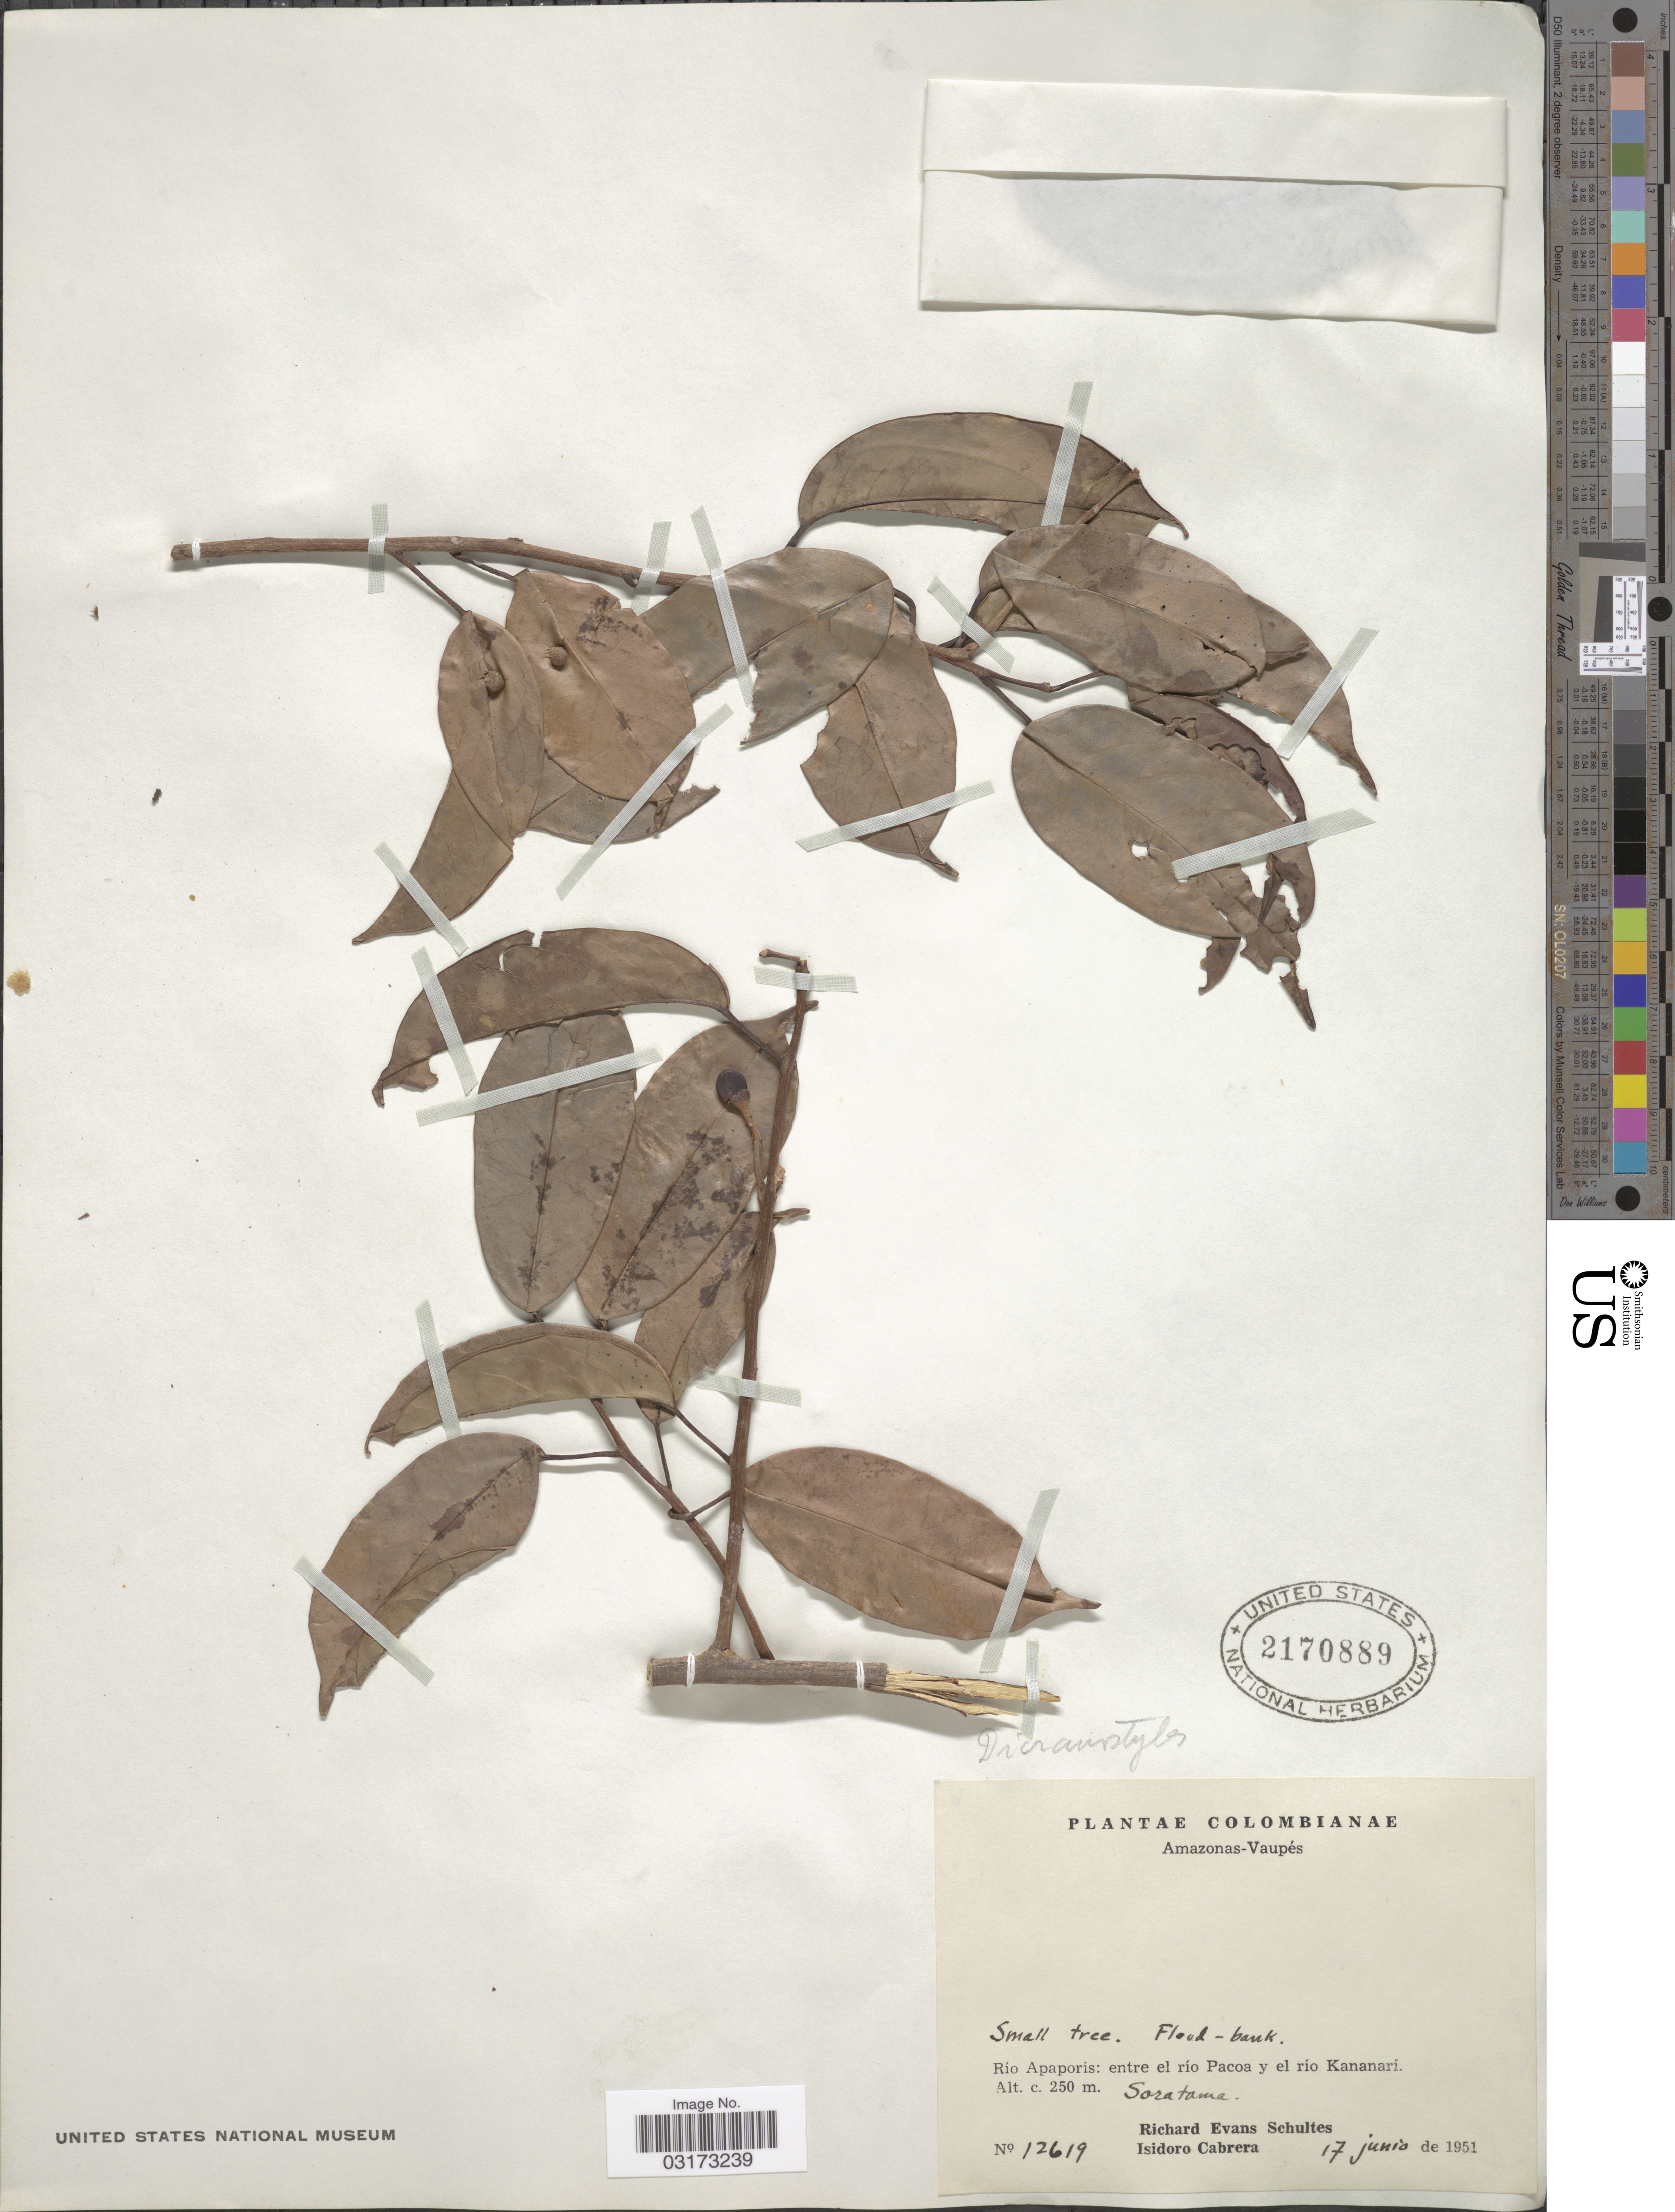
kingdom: Plantae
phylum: Tracheophyta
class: Magnoliopsida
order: Solanales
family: Convolvulaceae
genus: Dicranostyles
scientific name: Dicranostyles sp.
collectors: R. E. Schultes & I. Cabrera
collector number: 12619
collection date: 1951-06-17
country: Colombia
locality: Amazonas-Vaupés. Río Apaporis: entre el río Pacoa y el río Kananarí. Soratama.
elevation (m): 250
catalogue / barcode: US 2170889